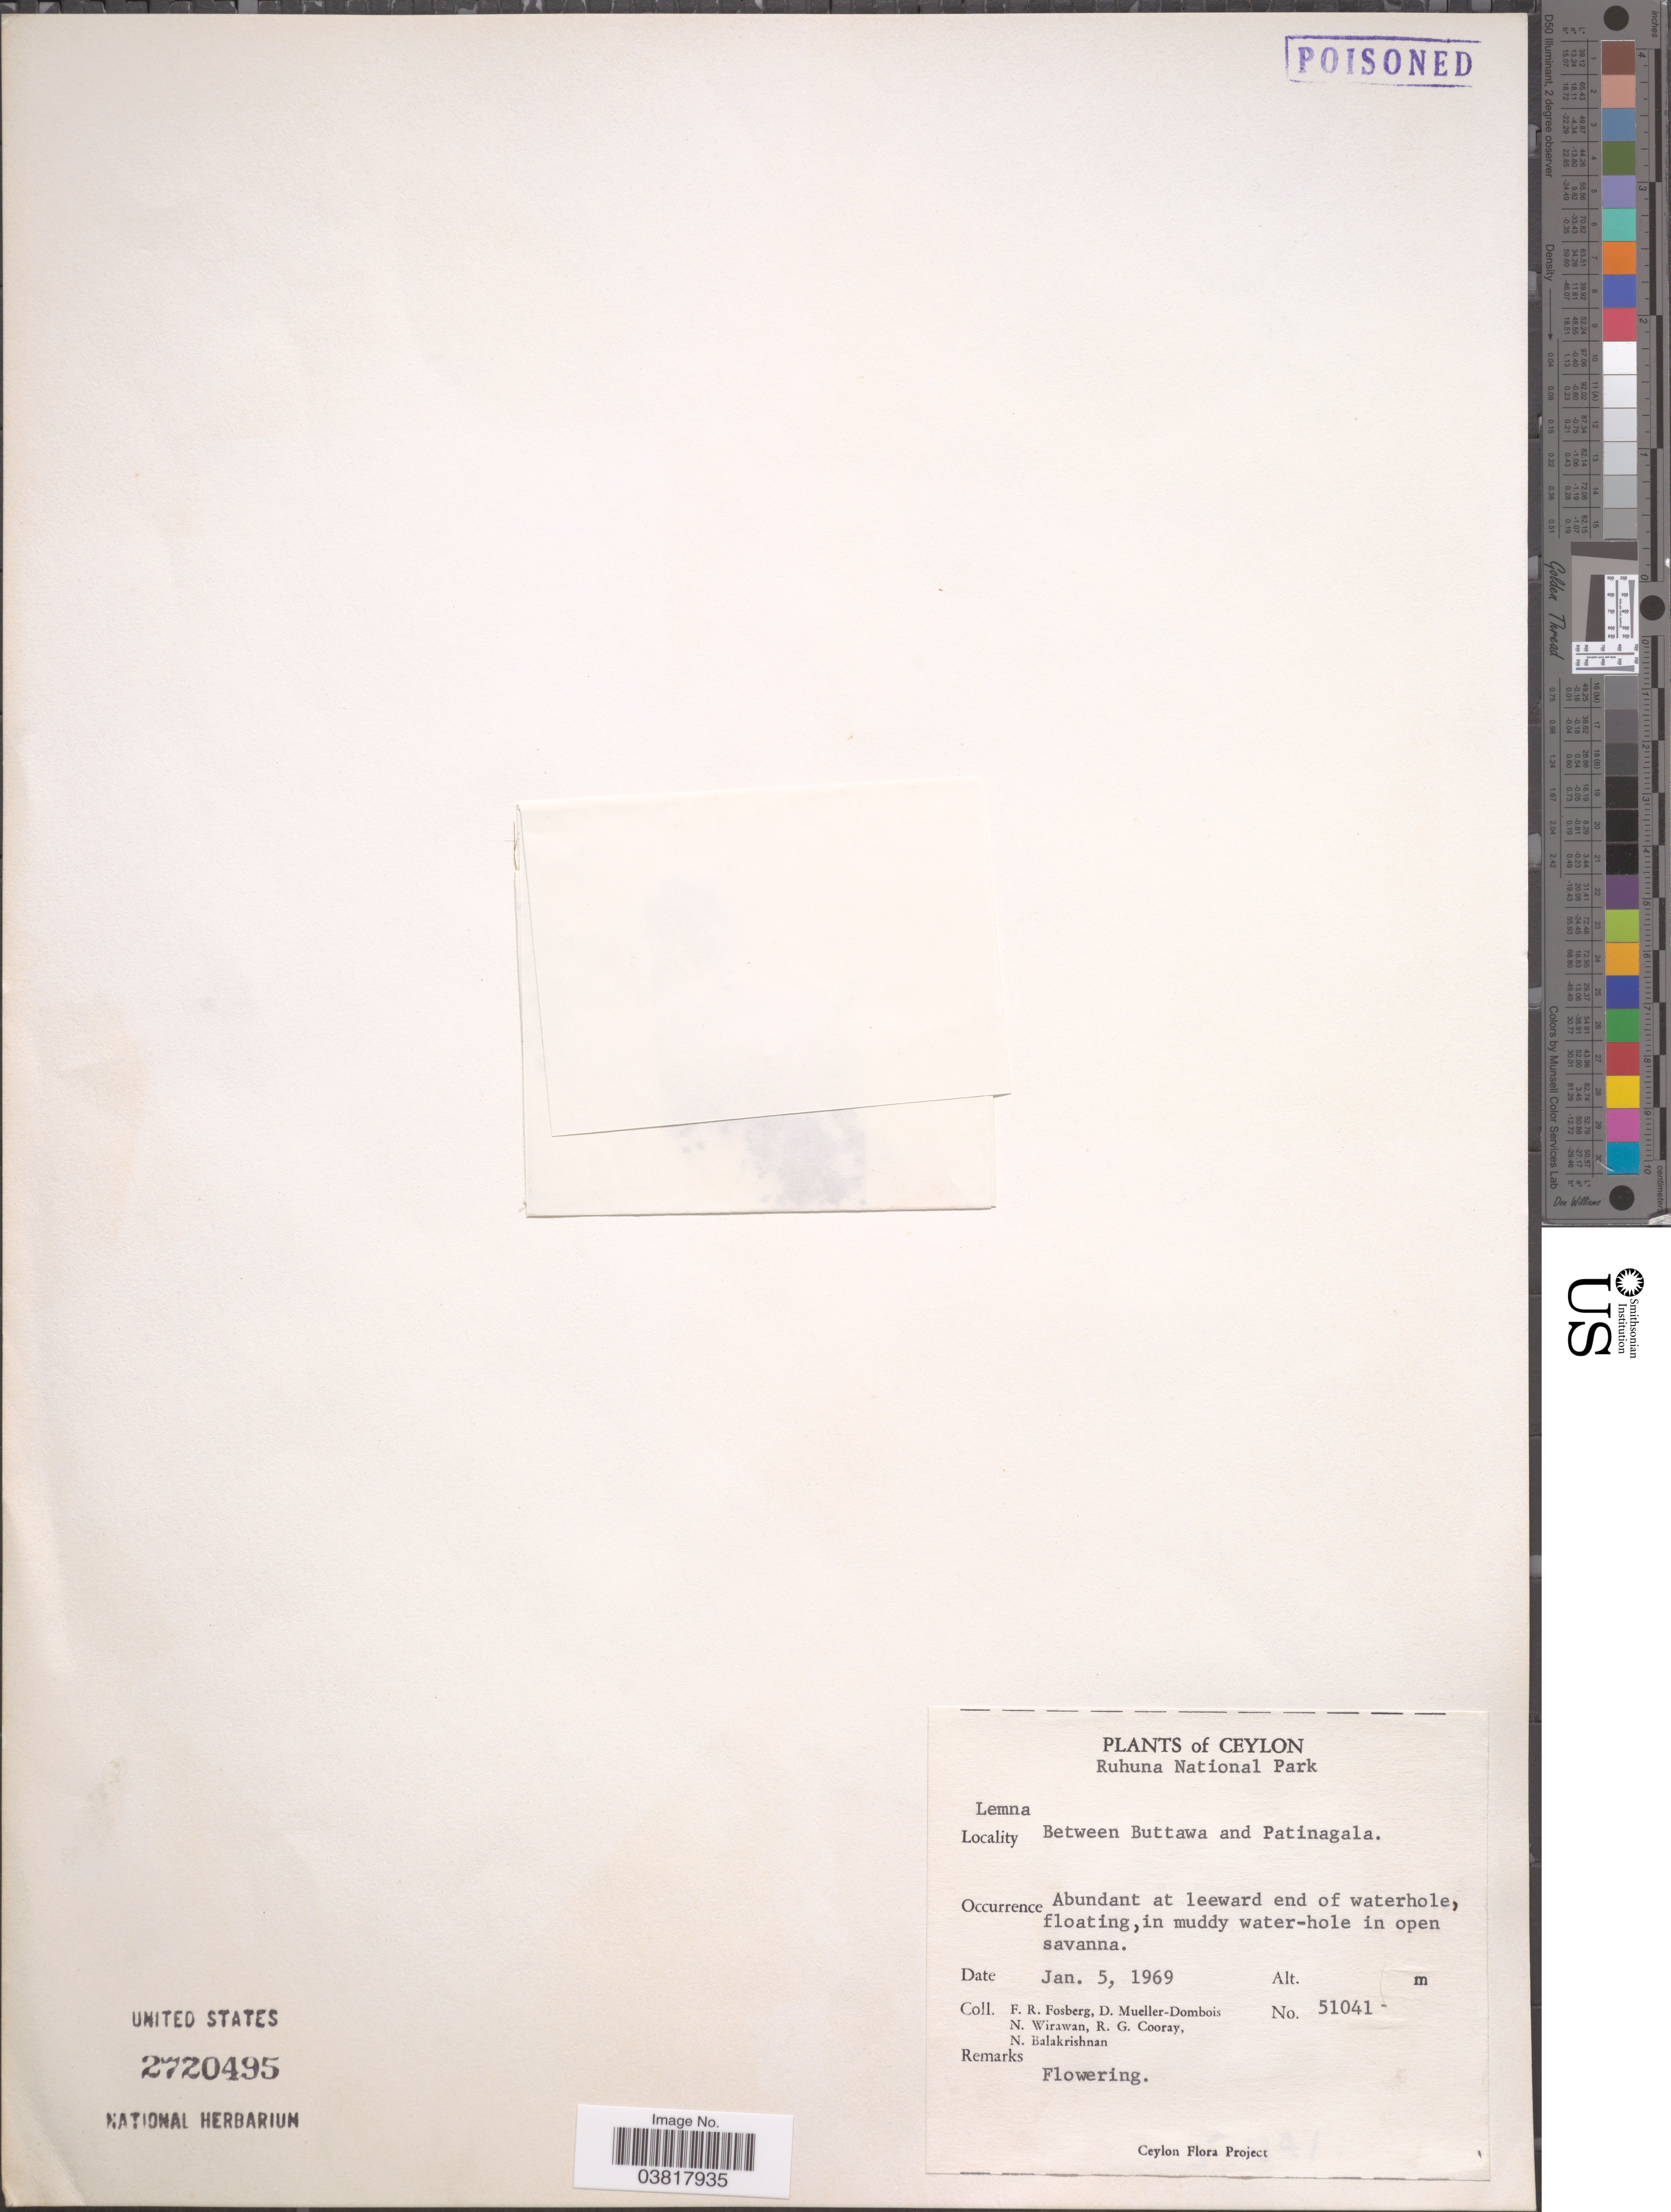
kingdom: Plantae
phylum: Tracheophyta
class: Liliopsida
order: Alismatales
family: Araceae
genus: Lemna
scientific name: Lemna sp.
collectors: F. R. Fosberg, D. Meuller-Dombois, N. Wirawan, R. Cooray & N. Balakrishnan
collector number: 51041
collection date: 1969-01-05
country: Sri Lanka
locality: Ceylon. Ruhuna National Park. Between Buttawa and Patinagala.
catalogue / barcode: US 2720495